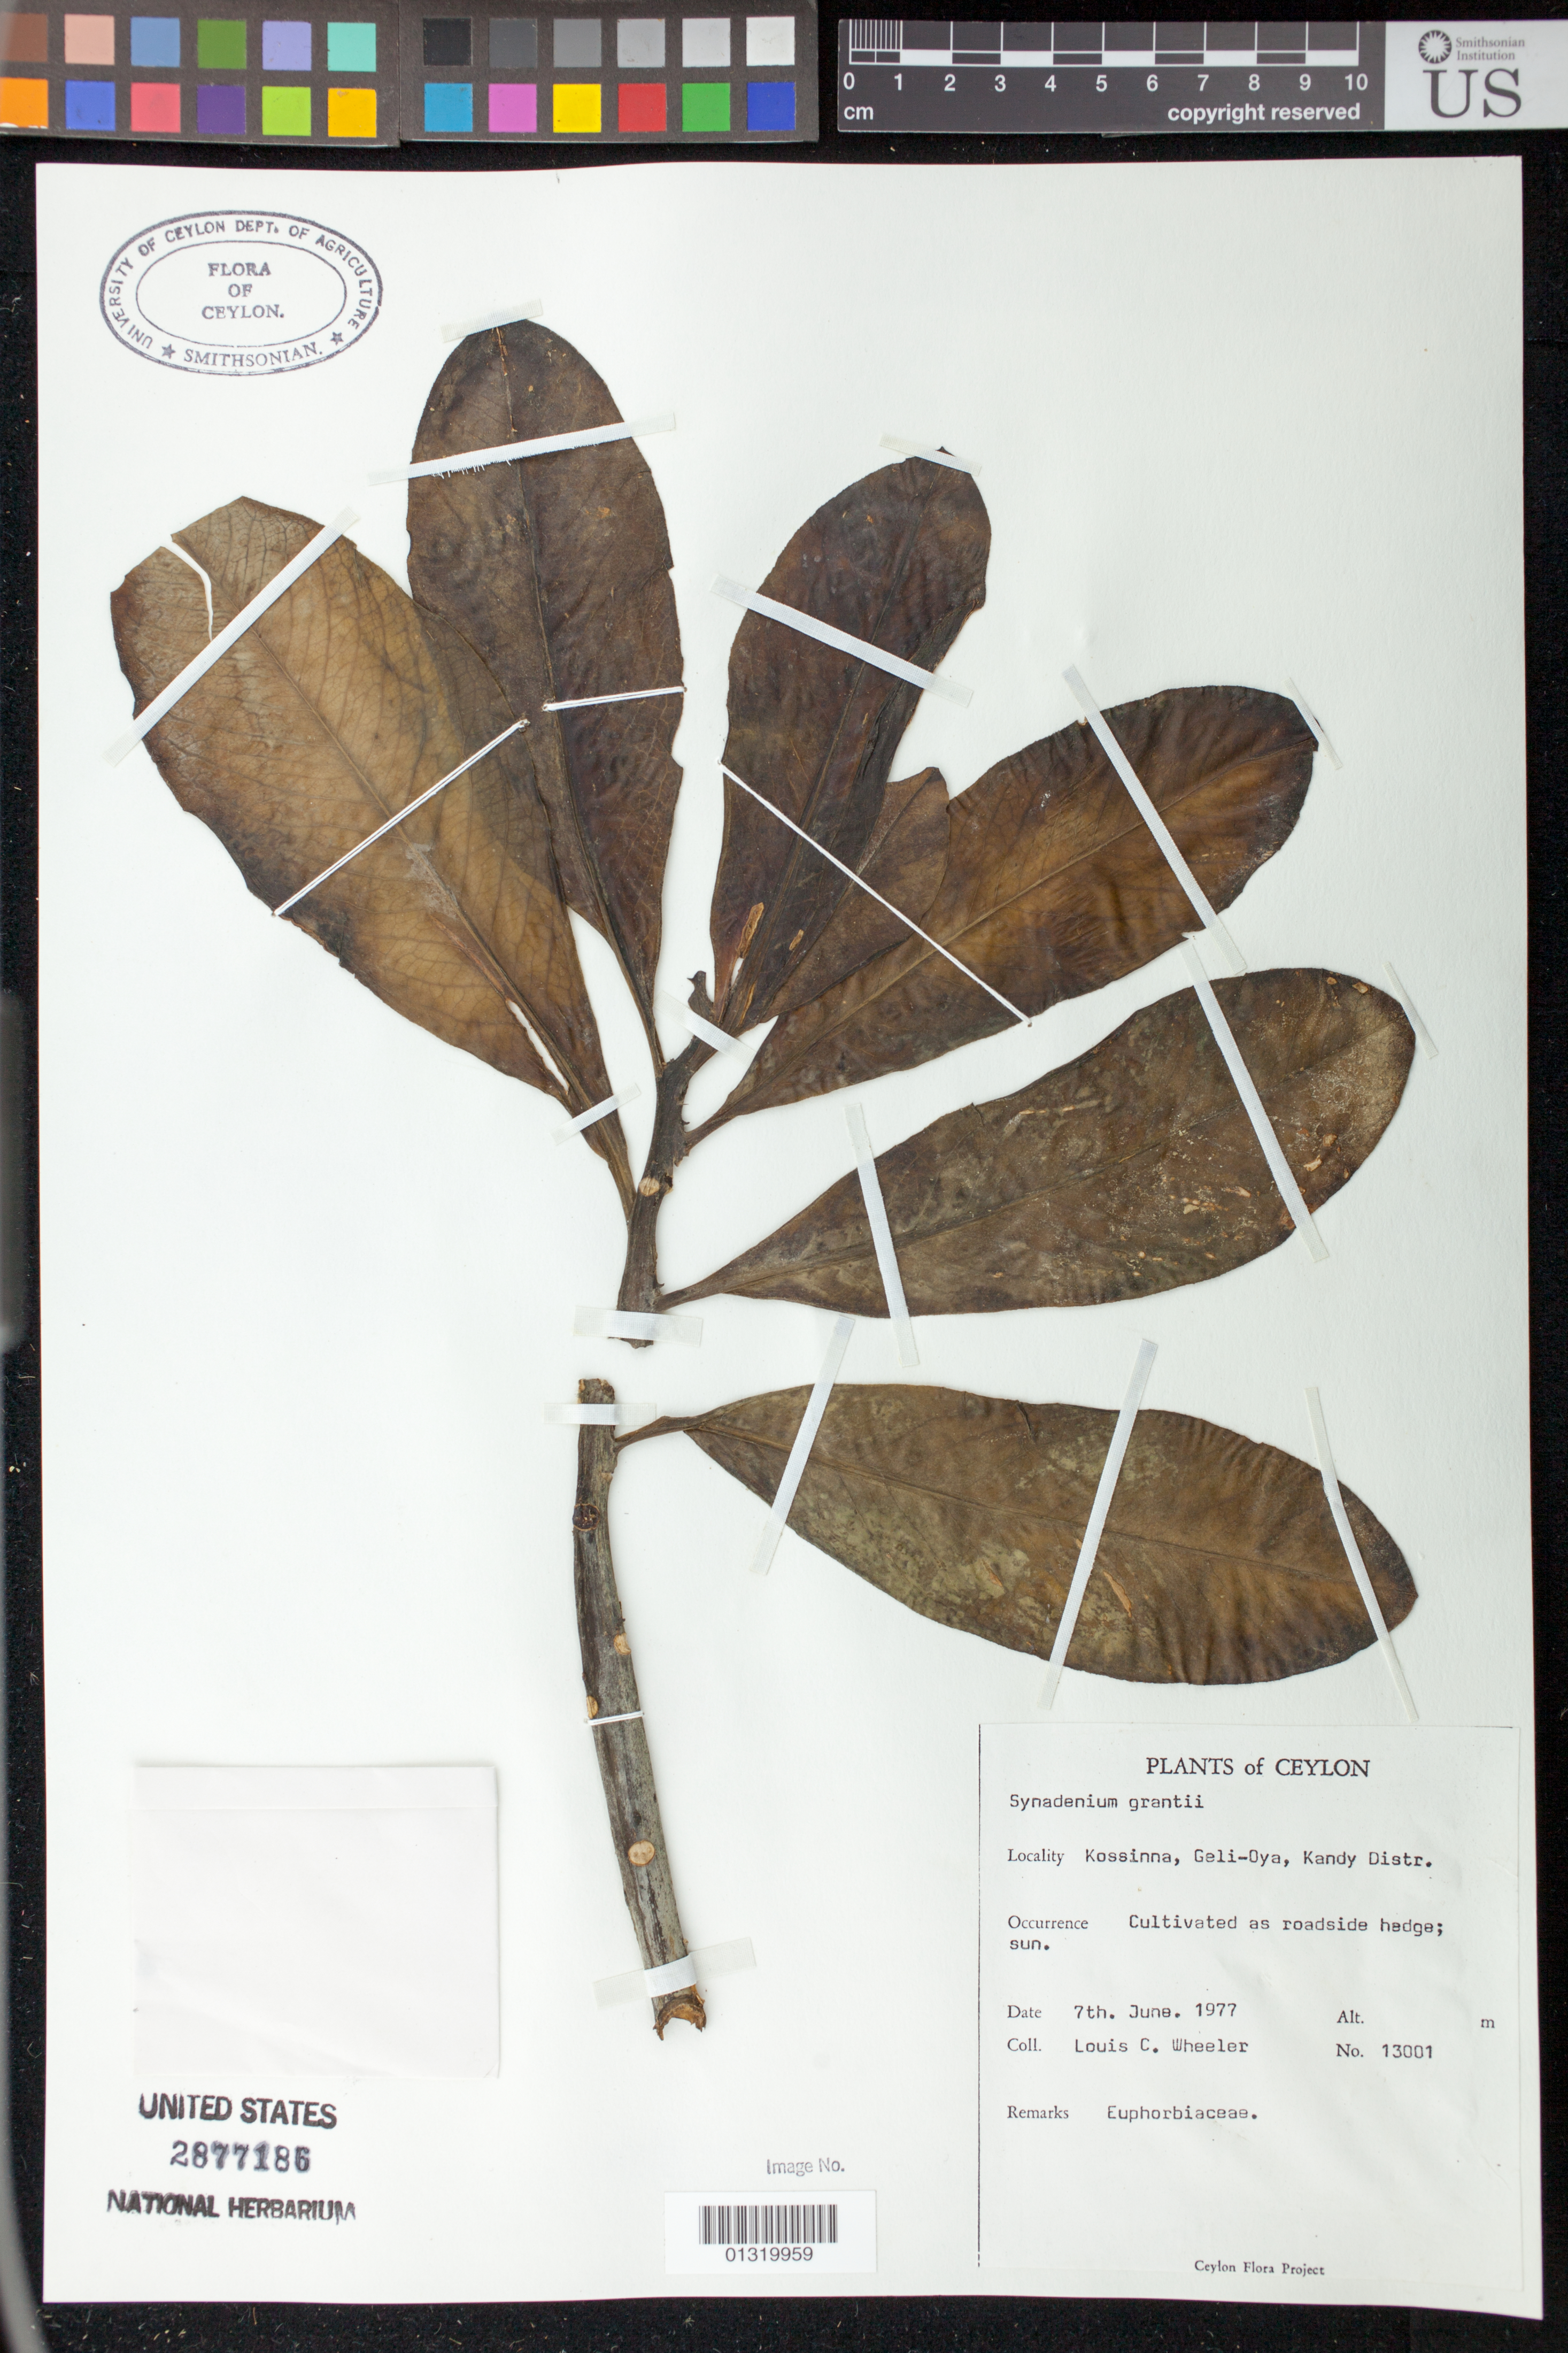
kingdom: Plantae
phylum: Tracheophyta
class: Magnoliopsida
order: Malpighiales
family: Euphorbiaceae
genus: Synadenium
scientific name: Synadenium grantii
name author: Hook. f.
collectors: L. C. Wheeler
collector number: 13001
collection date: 1977-06-07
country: Sri Lanka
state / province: Central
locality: Kossinna, Geli-Oya, Kandy Distr.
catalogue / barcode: US 2877186